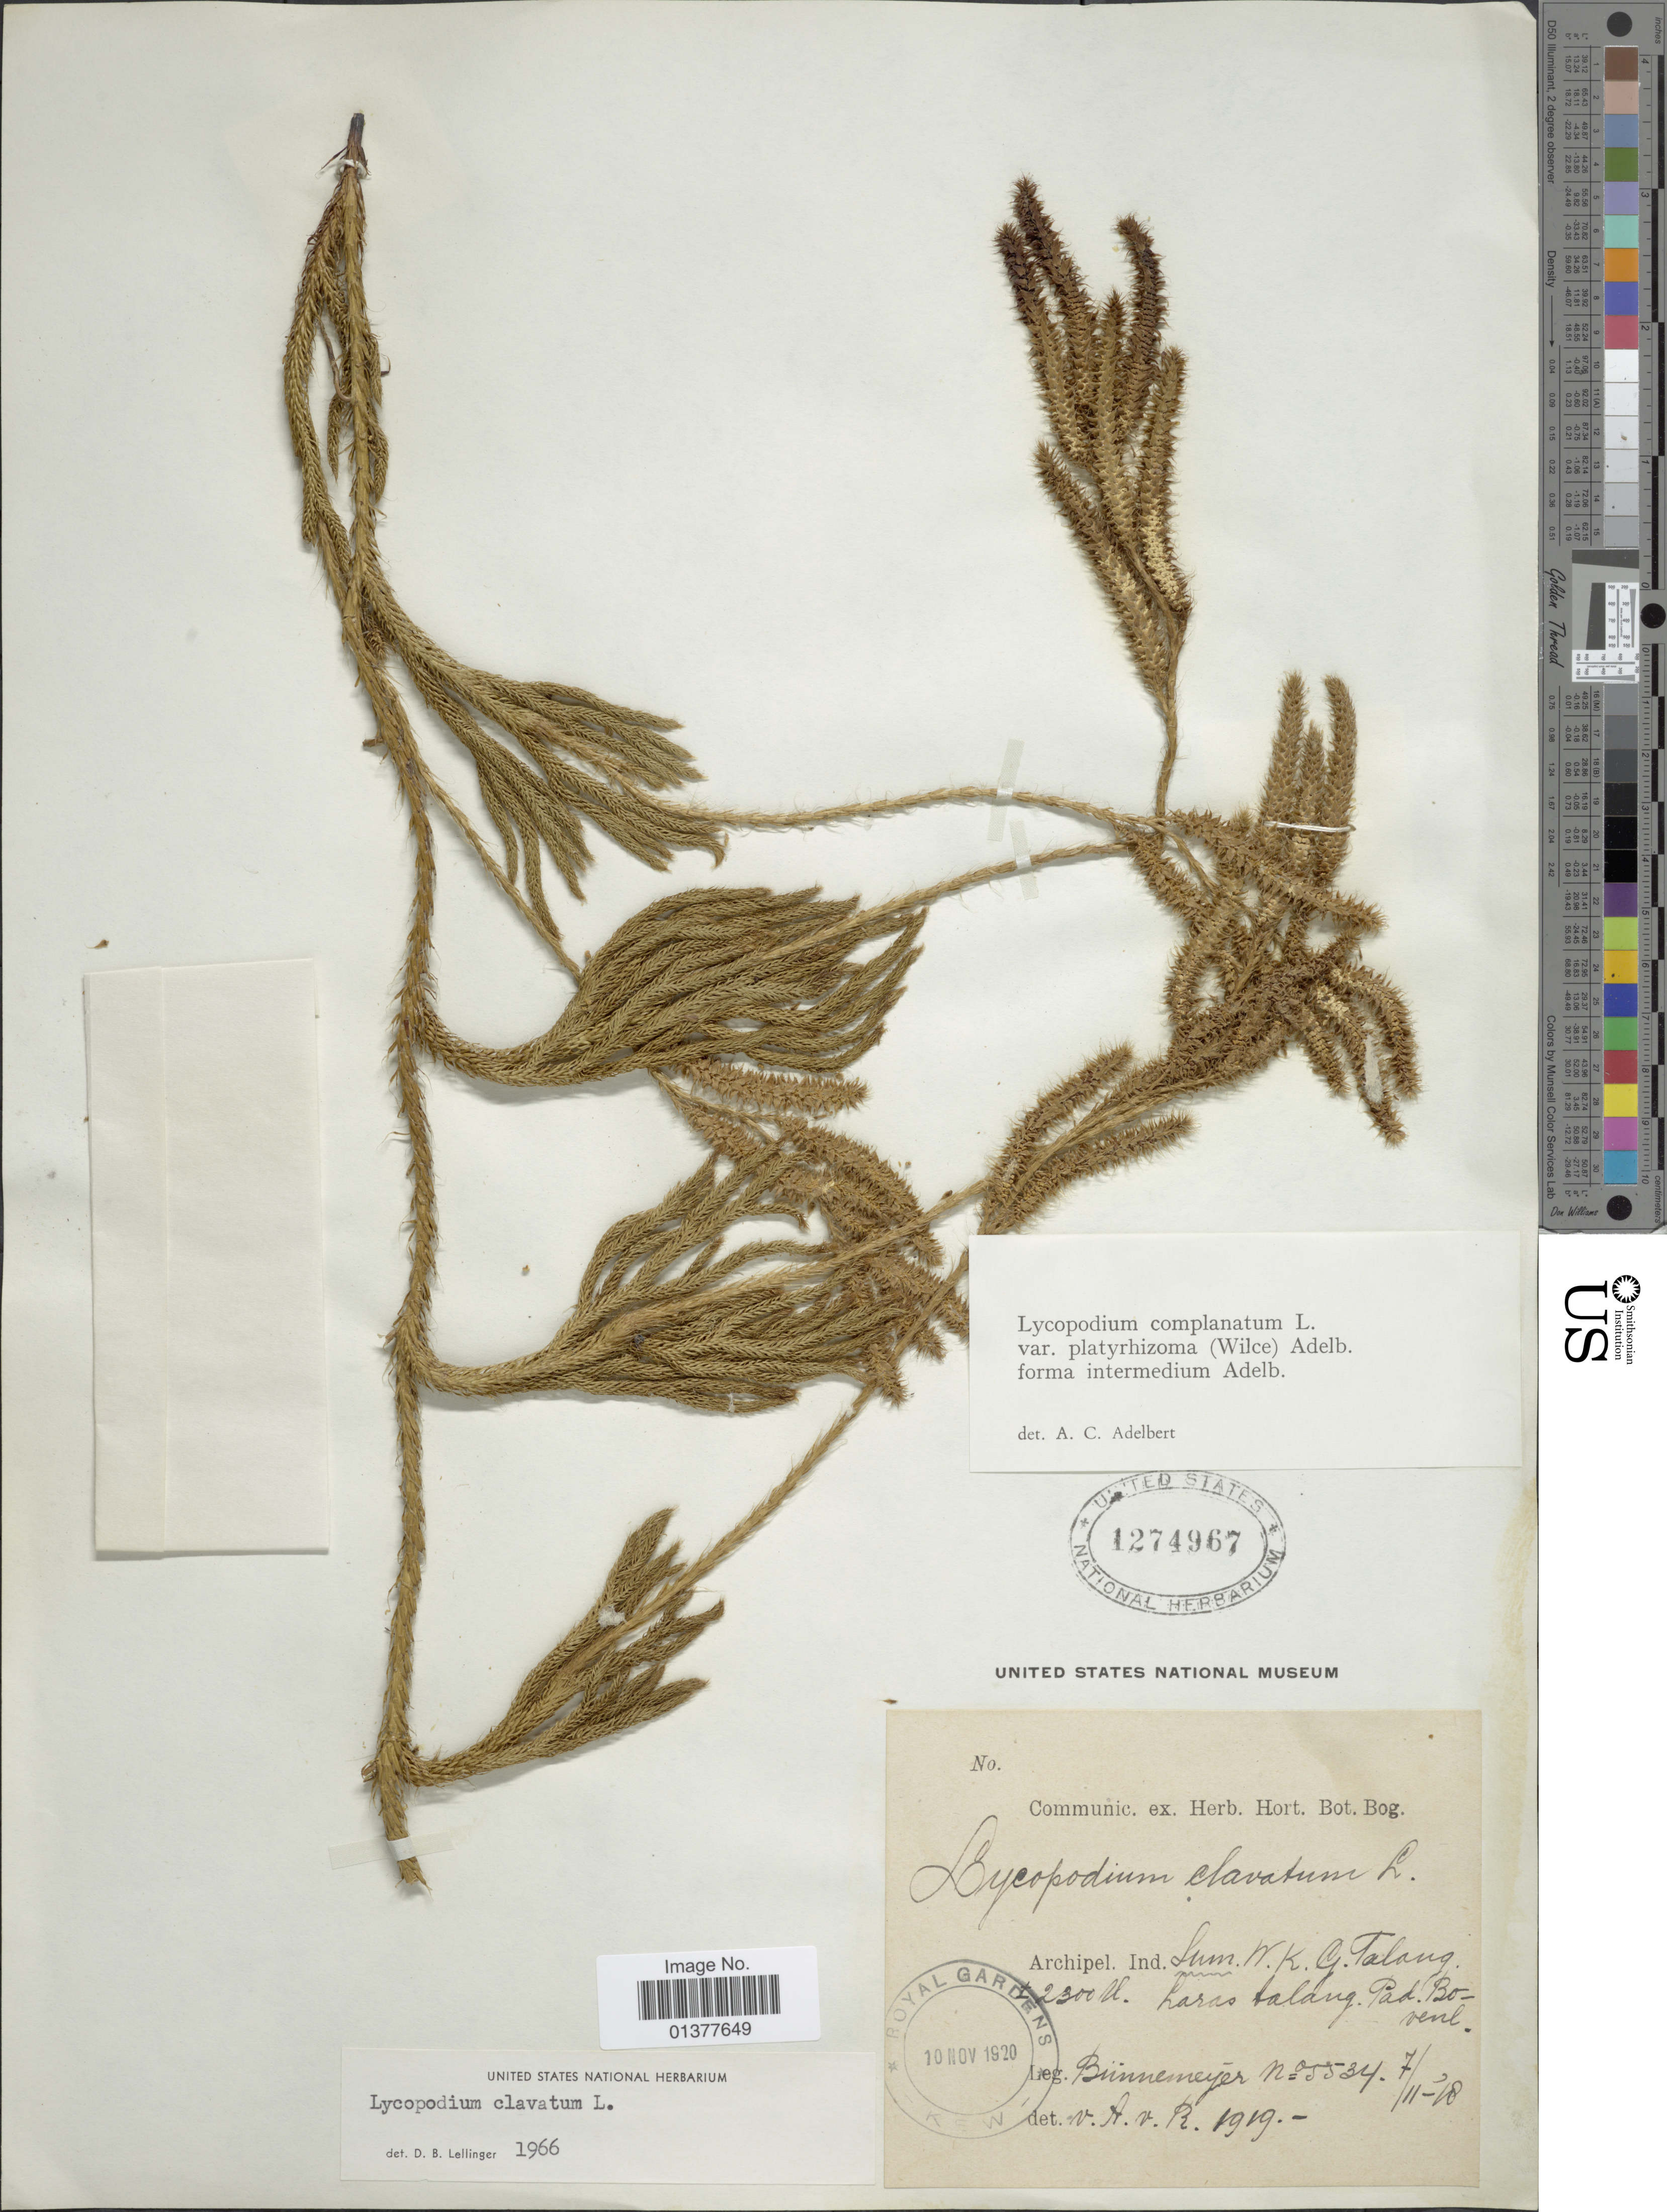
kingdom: Plantae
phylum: Tracheophyta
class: Lycopodiopsida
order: Lycopodiales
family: Lycopodiaceae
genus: Lycopodium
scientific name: Lycopodium clavatum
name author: L.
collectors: Bunnemeyer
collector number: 5534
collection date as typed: Transcribed d/m/y: 7/11/18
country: Indonesia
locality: Archipel Ind. Sum. W.K.G. Talang, Laras talang, Pad Bovenl.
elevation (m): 2300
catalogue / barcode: US 1274967